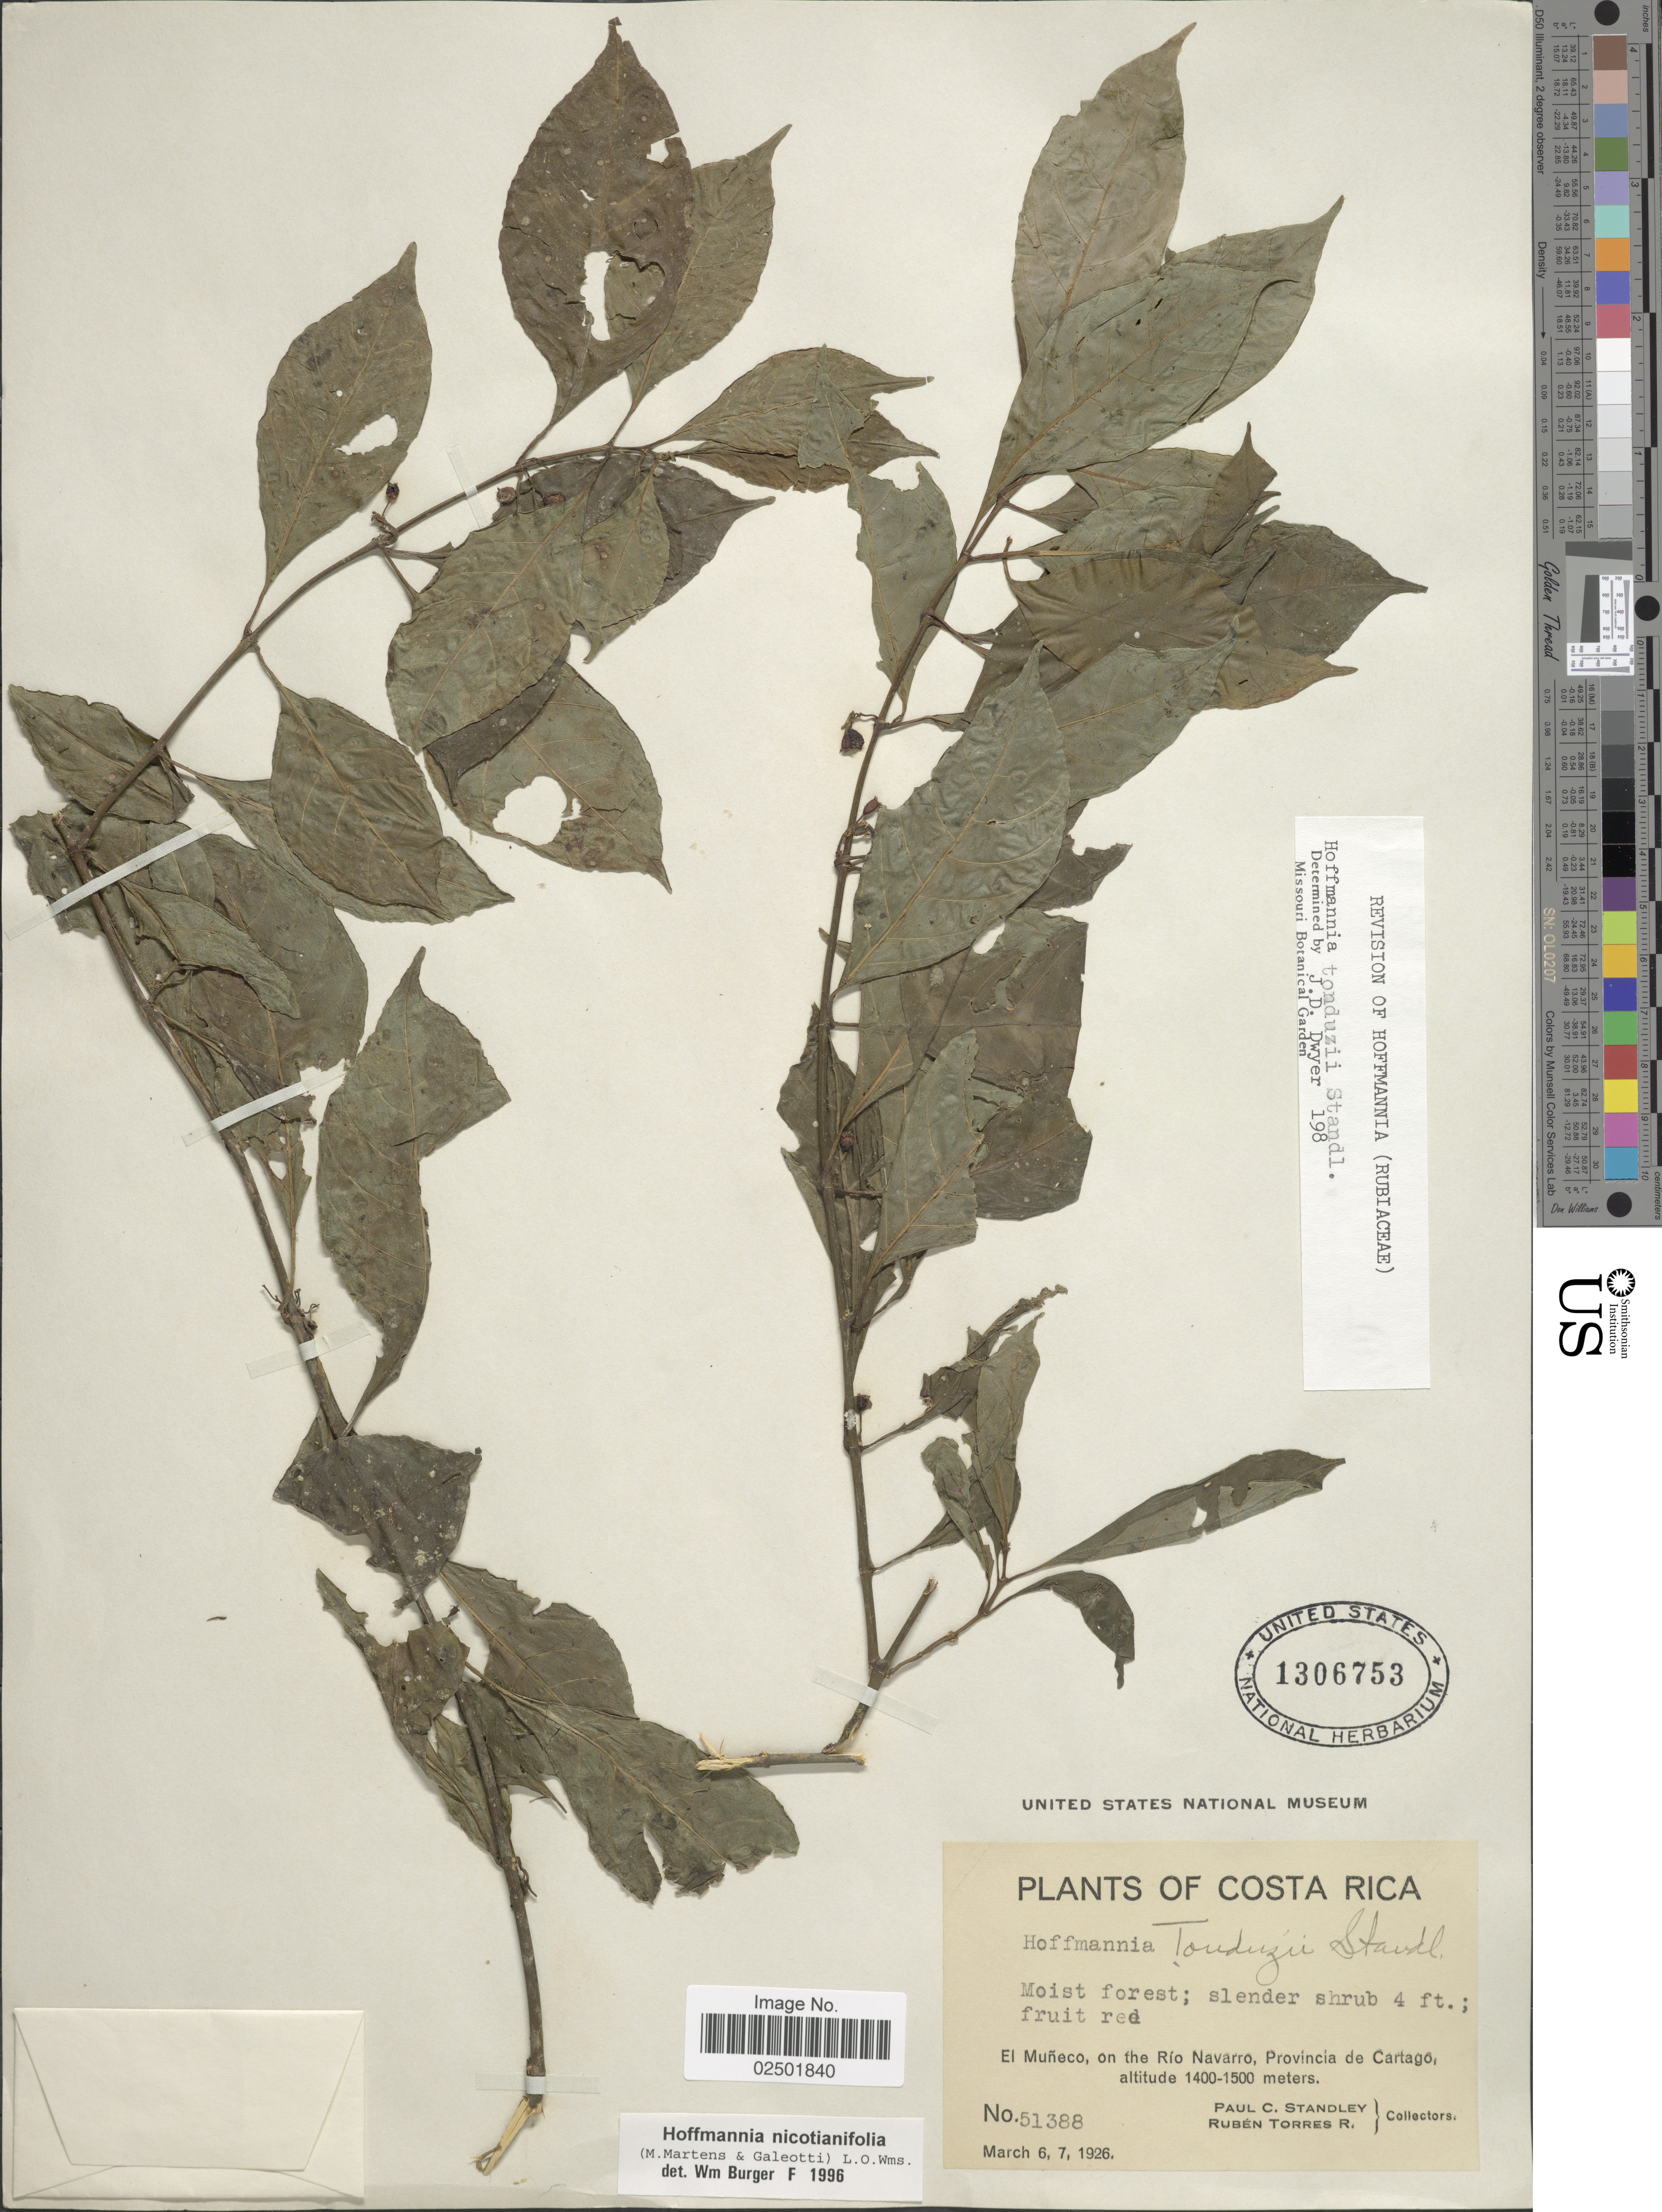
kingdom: Plantae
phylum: Tracheophyta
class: Magnoliopsida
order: Gentianales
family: Rubiaceae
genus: Hoffmannia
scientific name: Hoffmannia nicotianifolia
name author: (M. Martens & Galeoti) L.O. Williams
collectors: P. C. Standley & R. Torres Rojas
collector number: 51388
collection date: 1926-03-06/1926-03-07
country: Costa Rica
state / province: Cartago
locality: El Muñeco, on the Río Navarro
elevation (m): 1400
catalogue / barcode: US 1306753